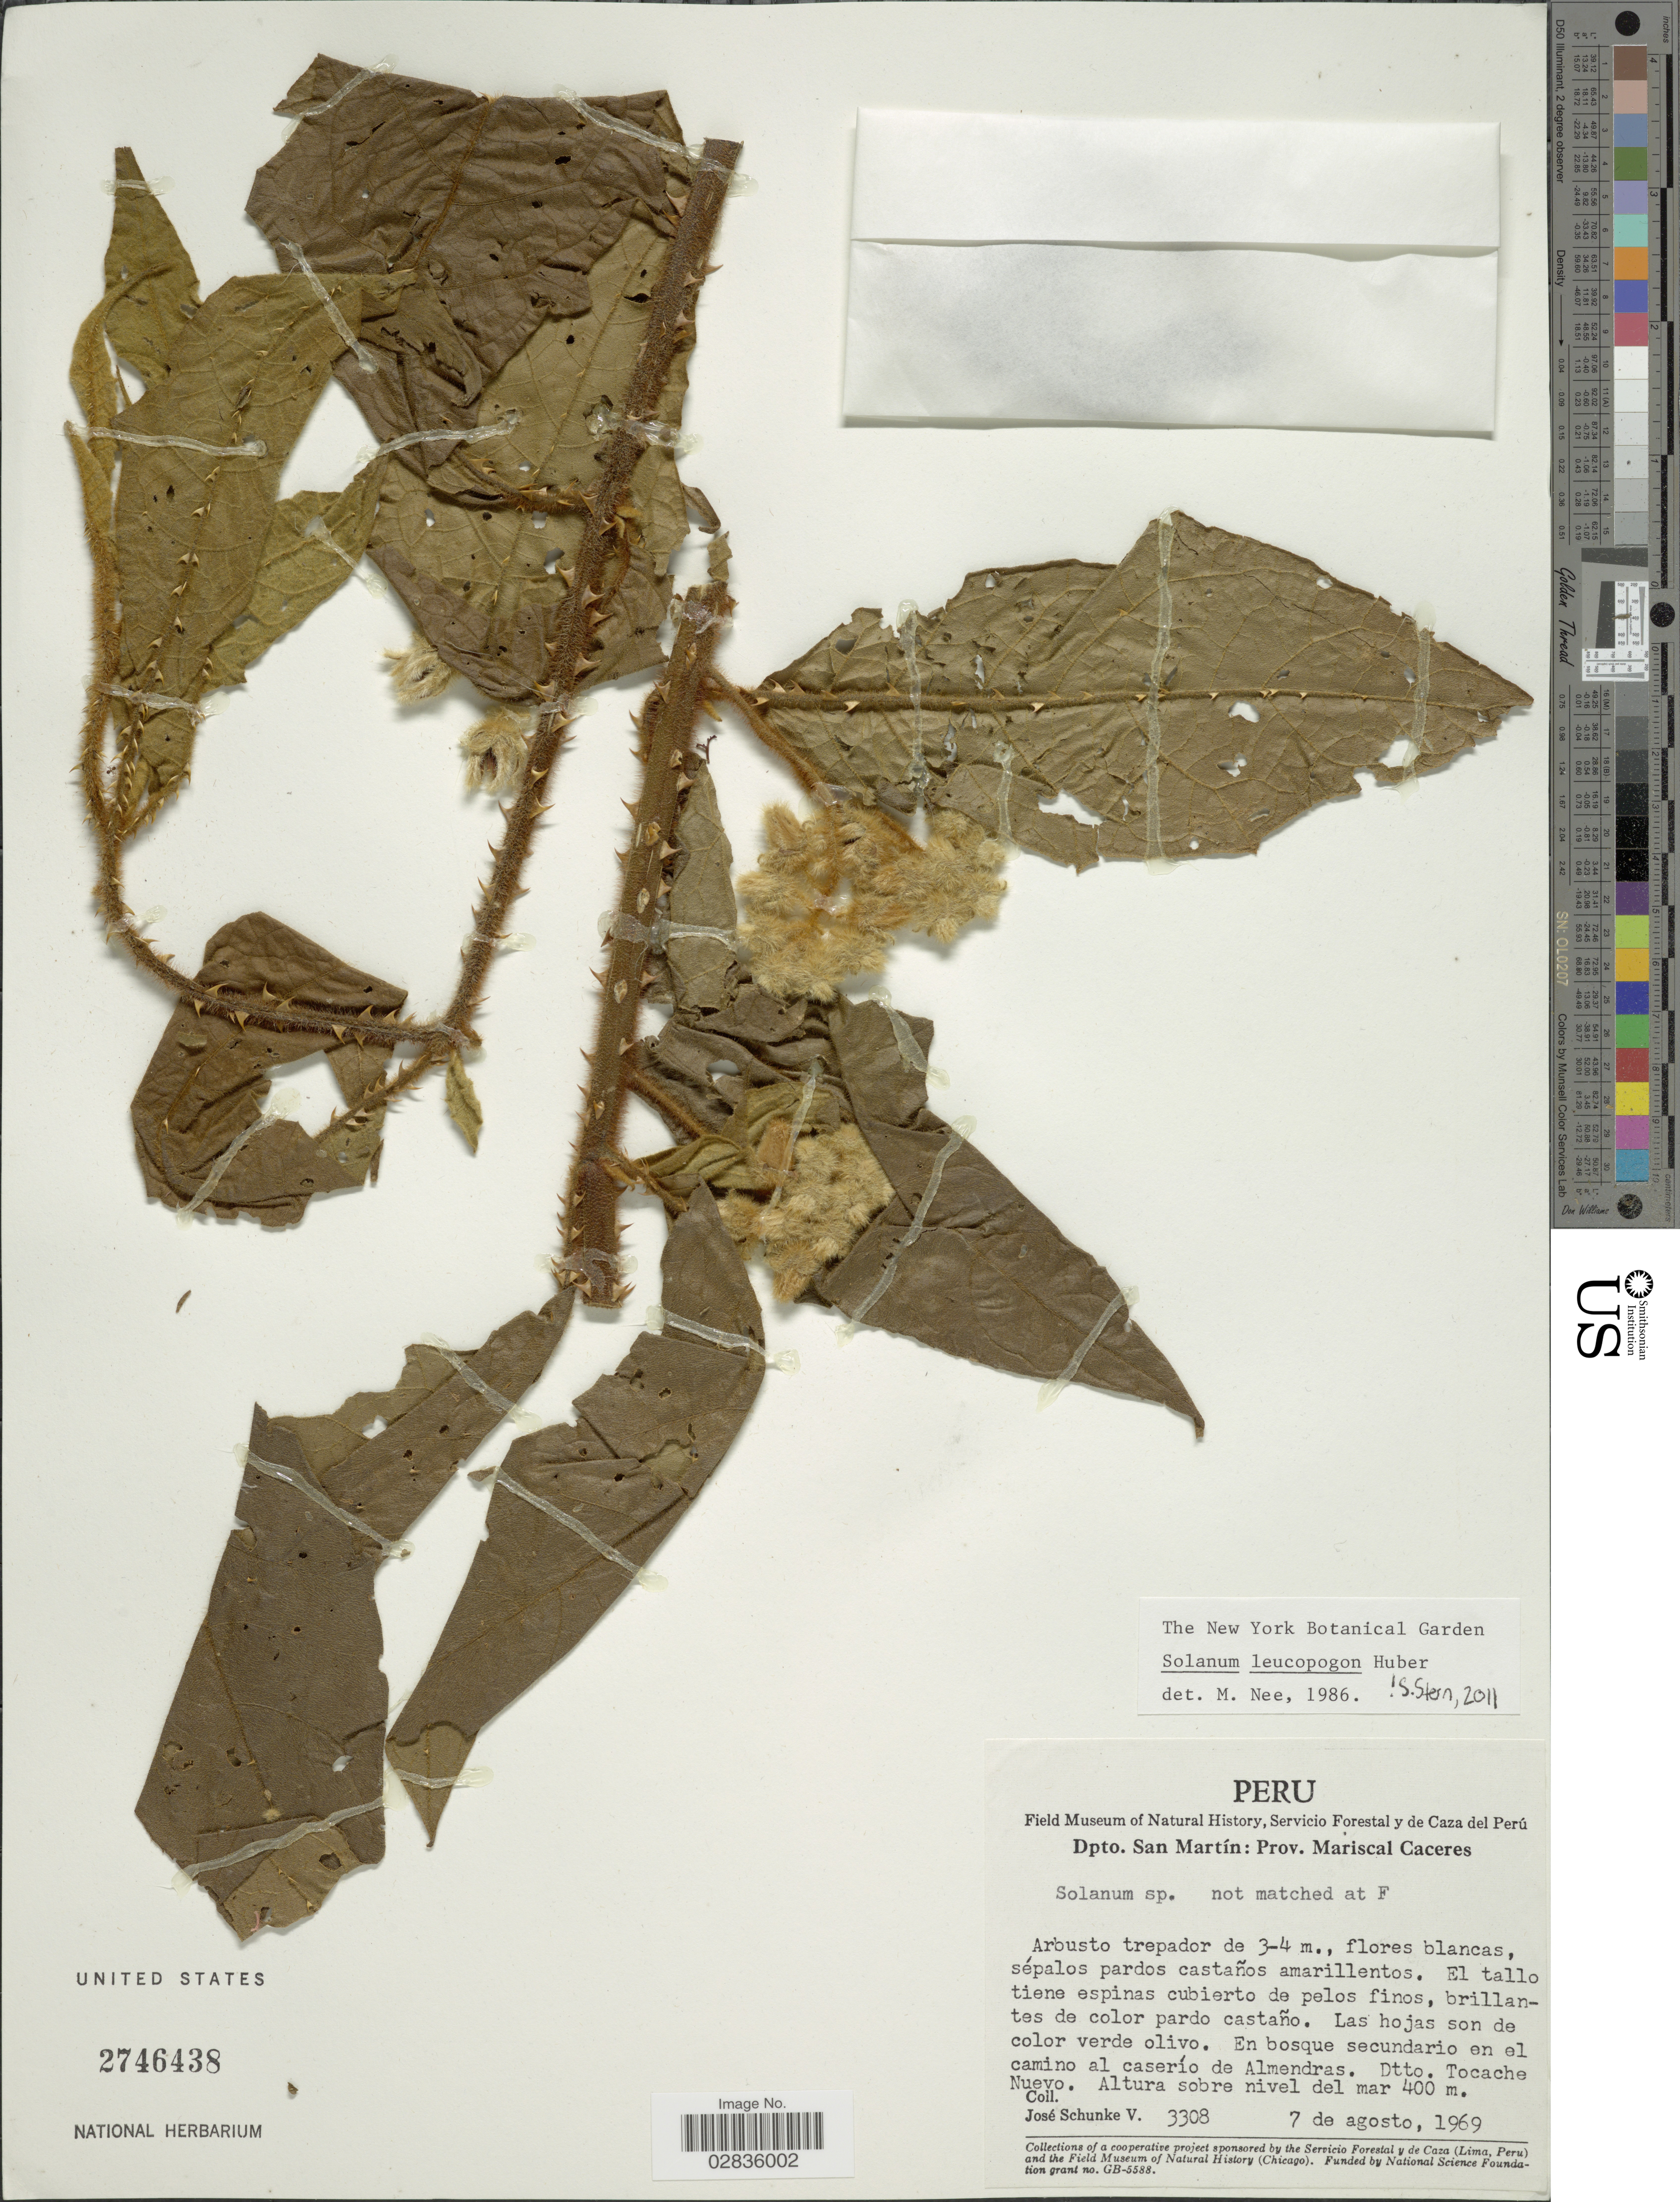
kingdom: Plantae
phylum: Tracheophyta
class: Magnoliopsida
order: Solanales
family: Solanaceae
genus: Solanum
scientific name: Solanum leucopogon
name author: Huber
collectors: J. Schunke Vigo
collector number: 3308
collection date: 1969-08-07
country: Peru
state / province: San Martín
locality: Dpto. San Martín: Prov. Mariscal Caceres. En bosque secundario en el camino al caserío. Dtto. Tocache Nuevo.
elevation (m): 400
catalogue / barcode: US 2746438